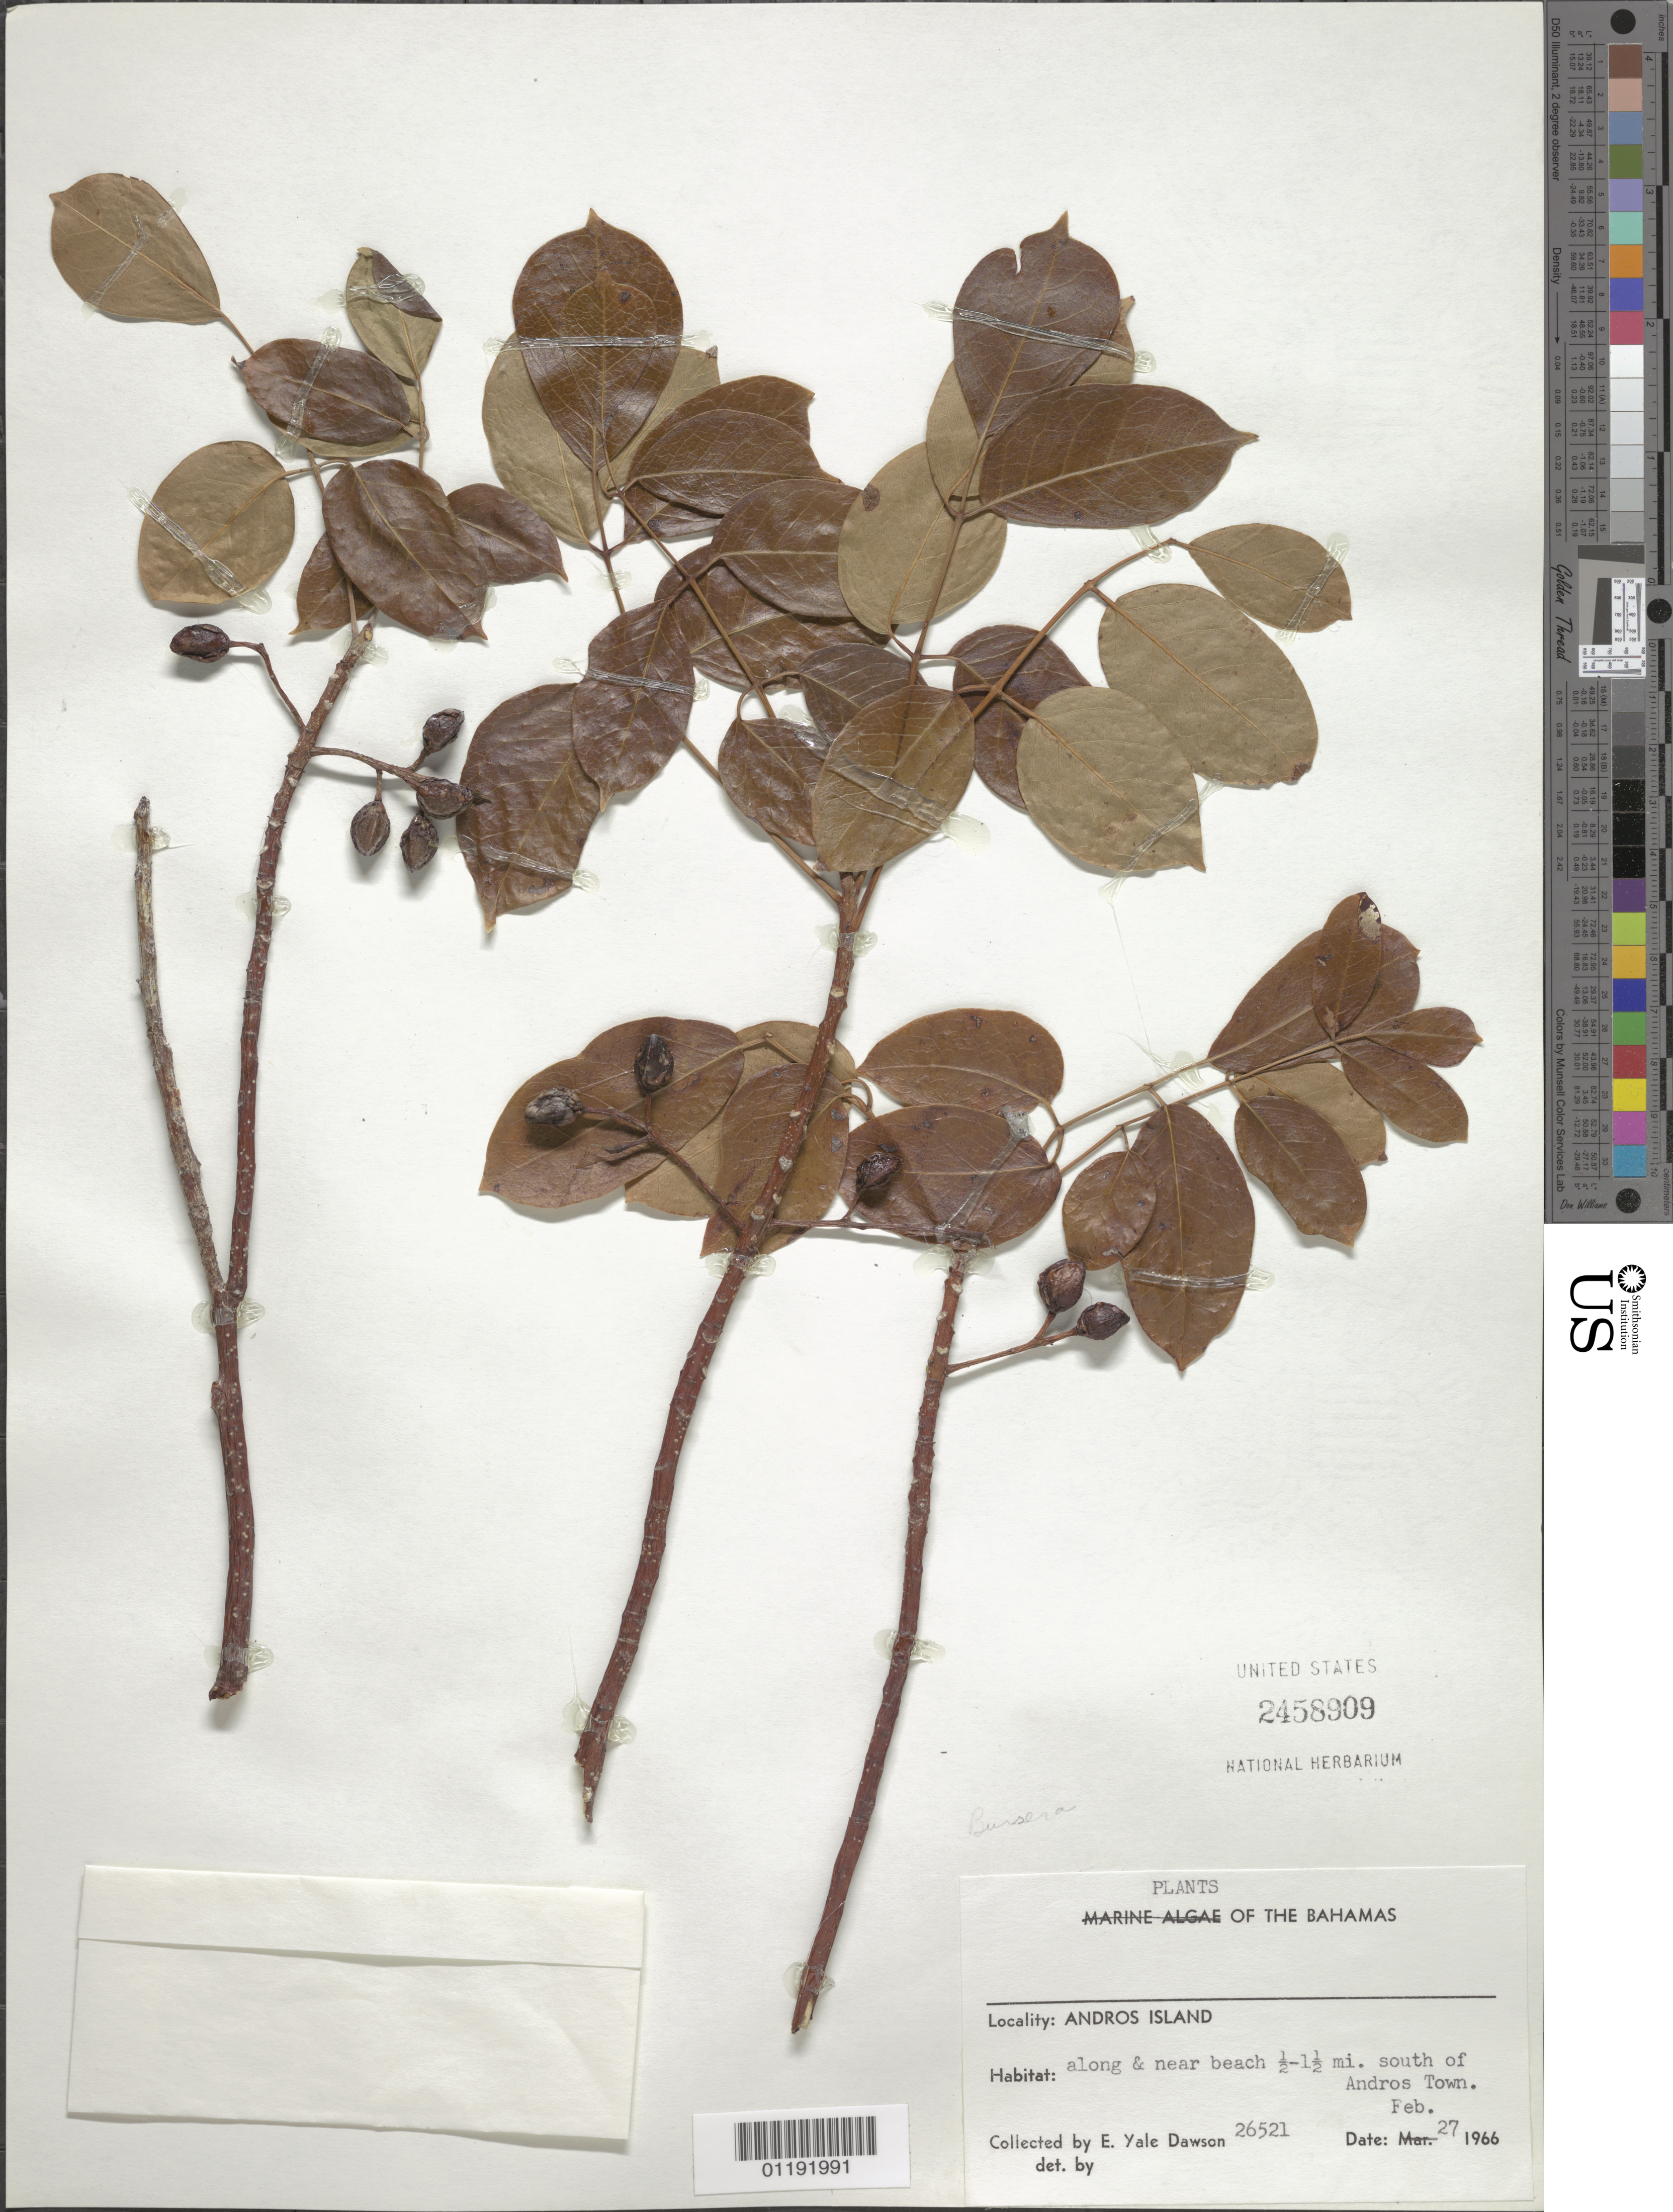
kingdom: Plantae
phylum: Tracheophyta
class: Magnoliopsida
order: Sapindales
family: Burseraceae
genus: Bursera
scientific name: Bursera simaruba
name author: (L.) Sarg.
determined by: Strong, Mark T., (BOT), Smithsonian Institution - National Museum of Natural History (UNITED STATES)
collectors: E. Y. Dawson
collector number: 26521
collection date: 1966-02-27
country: Bahamas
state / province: Andros Island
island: Andros Island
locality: along and near beach 0.5-1.5mi. S of Andros Town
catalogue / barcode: US 2458909